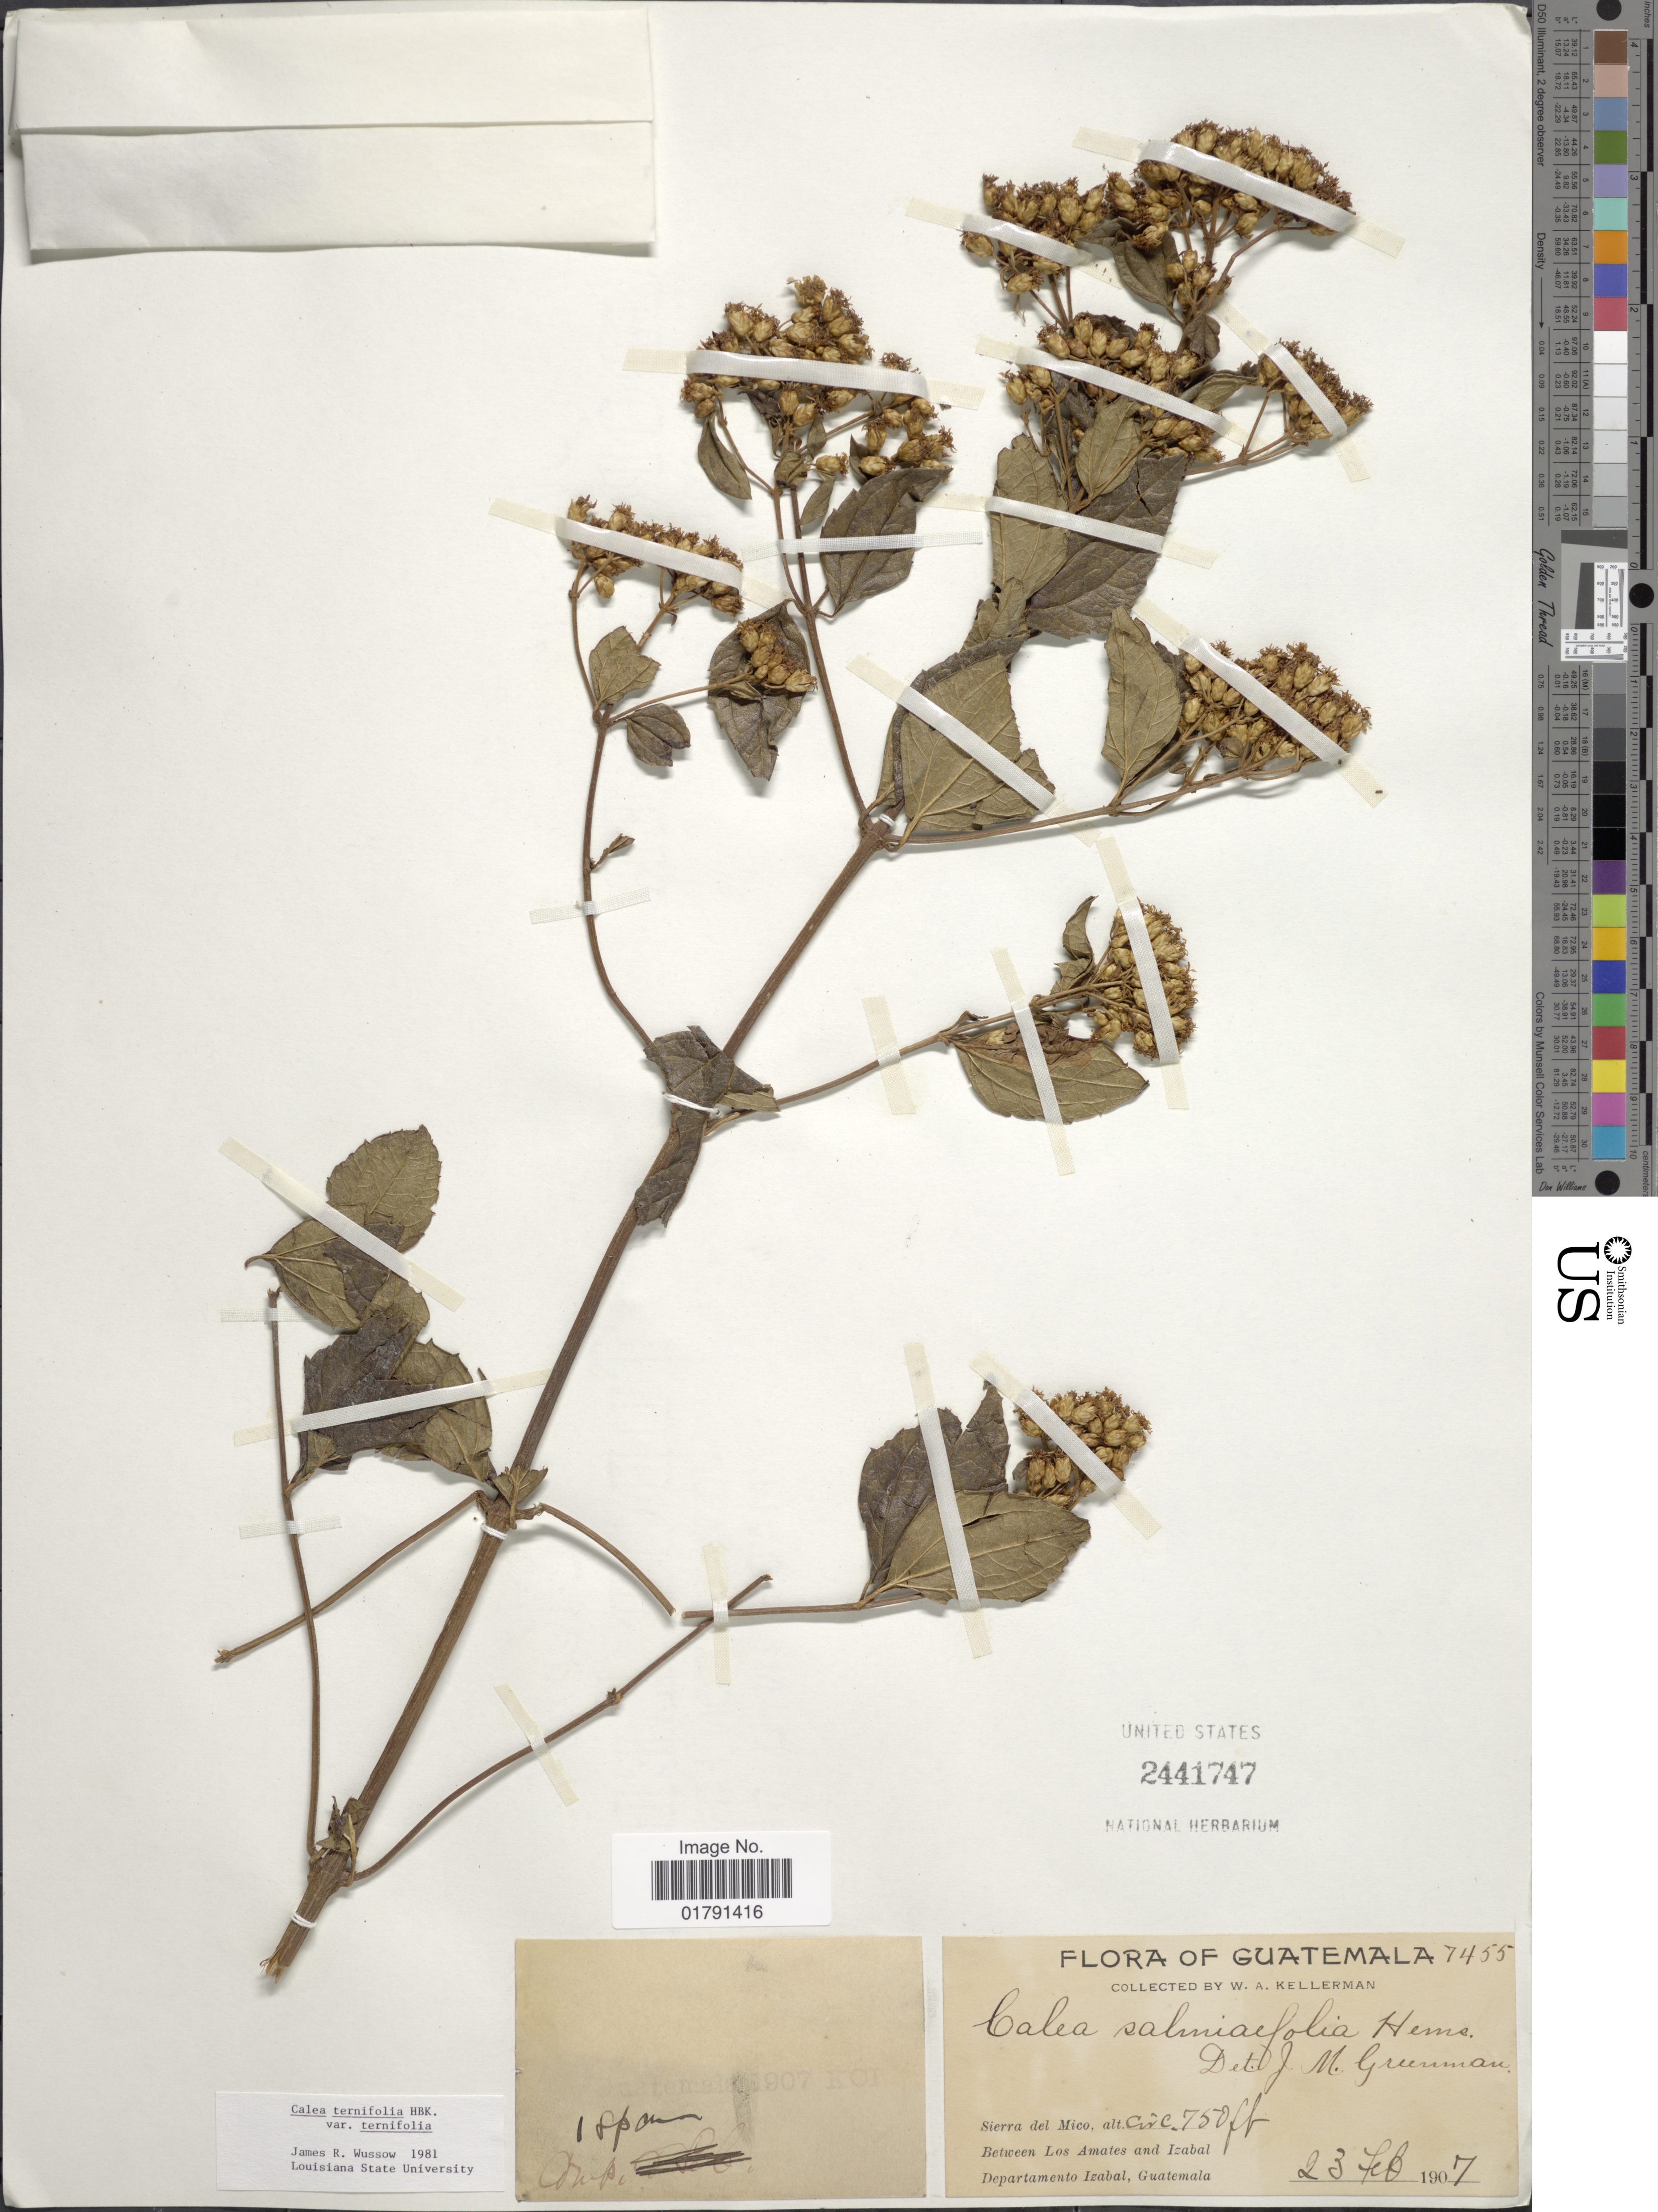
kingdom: Plantae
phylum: Tracheophyta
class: Magnoliopsida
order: Asterales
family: Asteraceae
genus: Calea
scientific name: Calea ternifolia var. ternifolia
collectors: W. Kellerman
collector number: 7455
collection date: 1907-02-23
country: Guatemala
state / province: Izabal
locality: Sierra del Mico, between Los Amates and Izabal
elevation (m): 229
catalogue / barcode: US 2441747